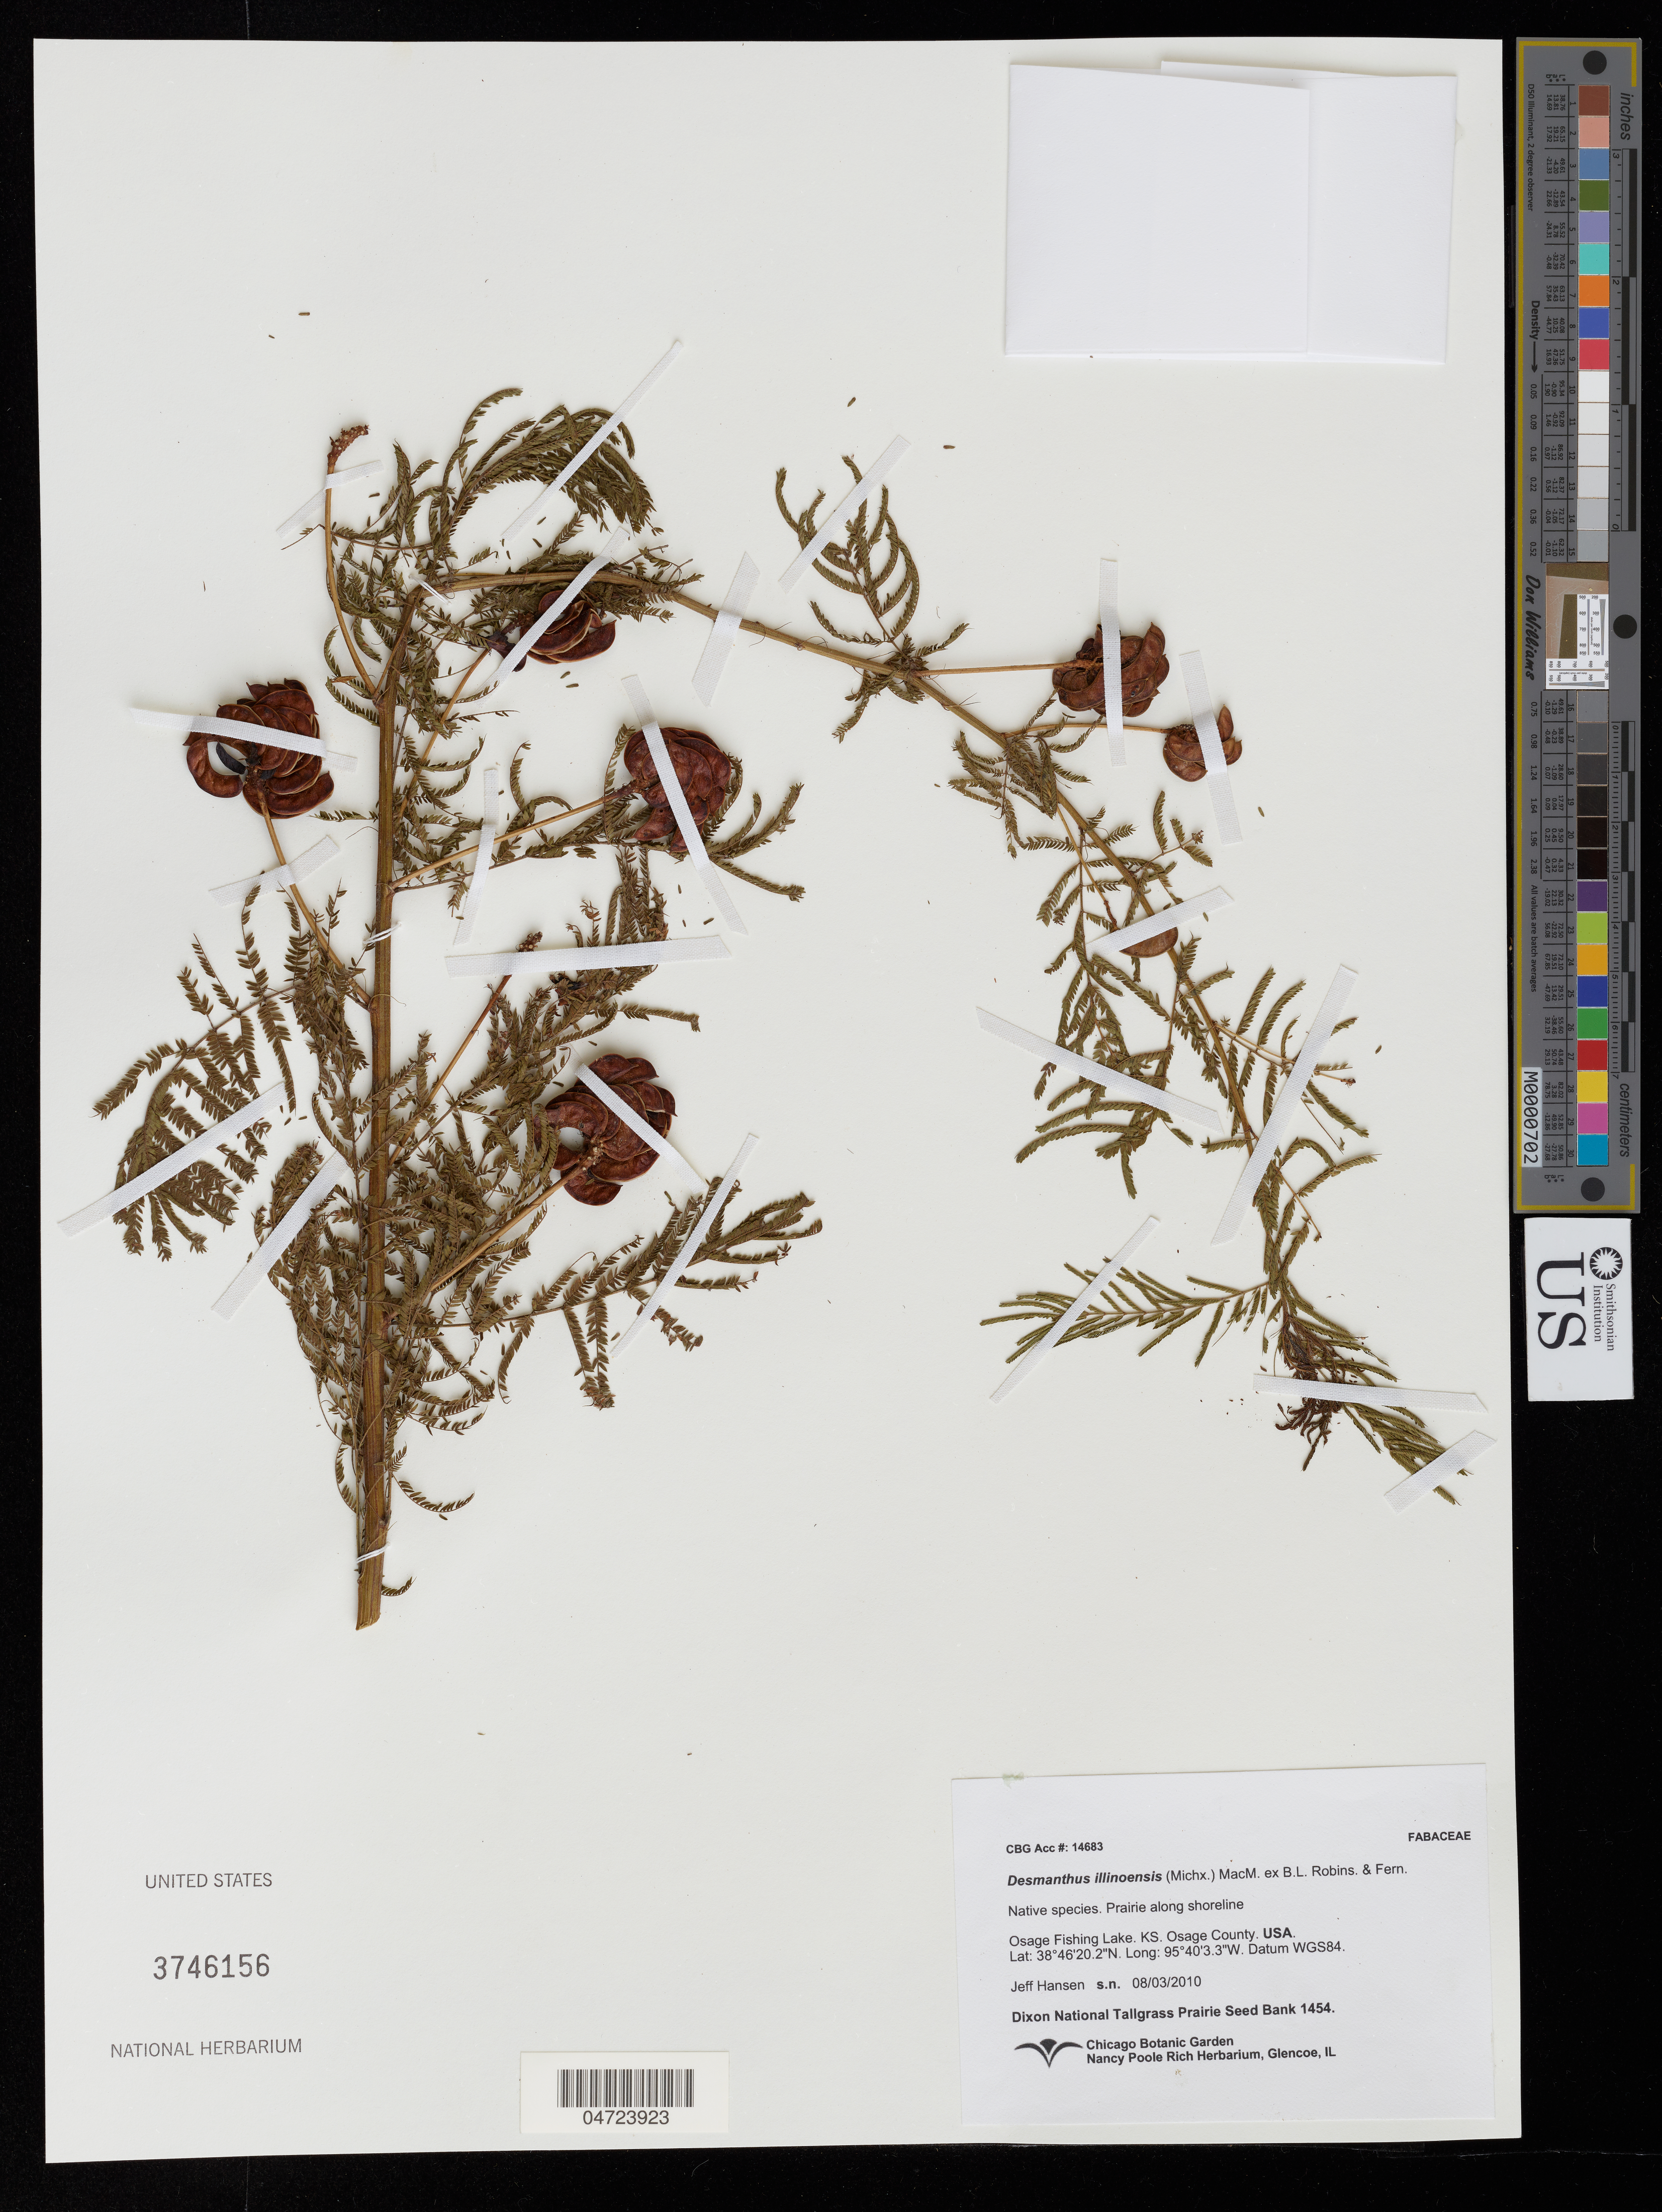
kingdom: Plantae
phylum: Tracheophyta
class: Magnoliopsida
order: Fabales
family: Fabaceae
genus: Desmanthus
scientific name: Desmanthus illinoensis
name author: (Michx.) MacMill.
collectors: J. Hansen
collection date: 2010-08-03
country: United States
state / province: Kansas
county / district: Osage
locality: Osage Fishing Lake. Osage County.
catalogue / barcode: US 3746156